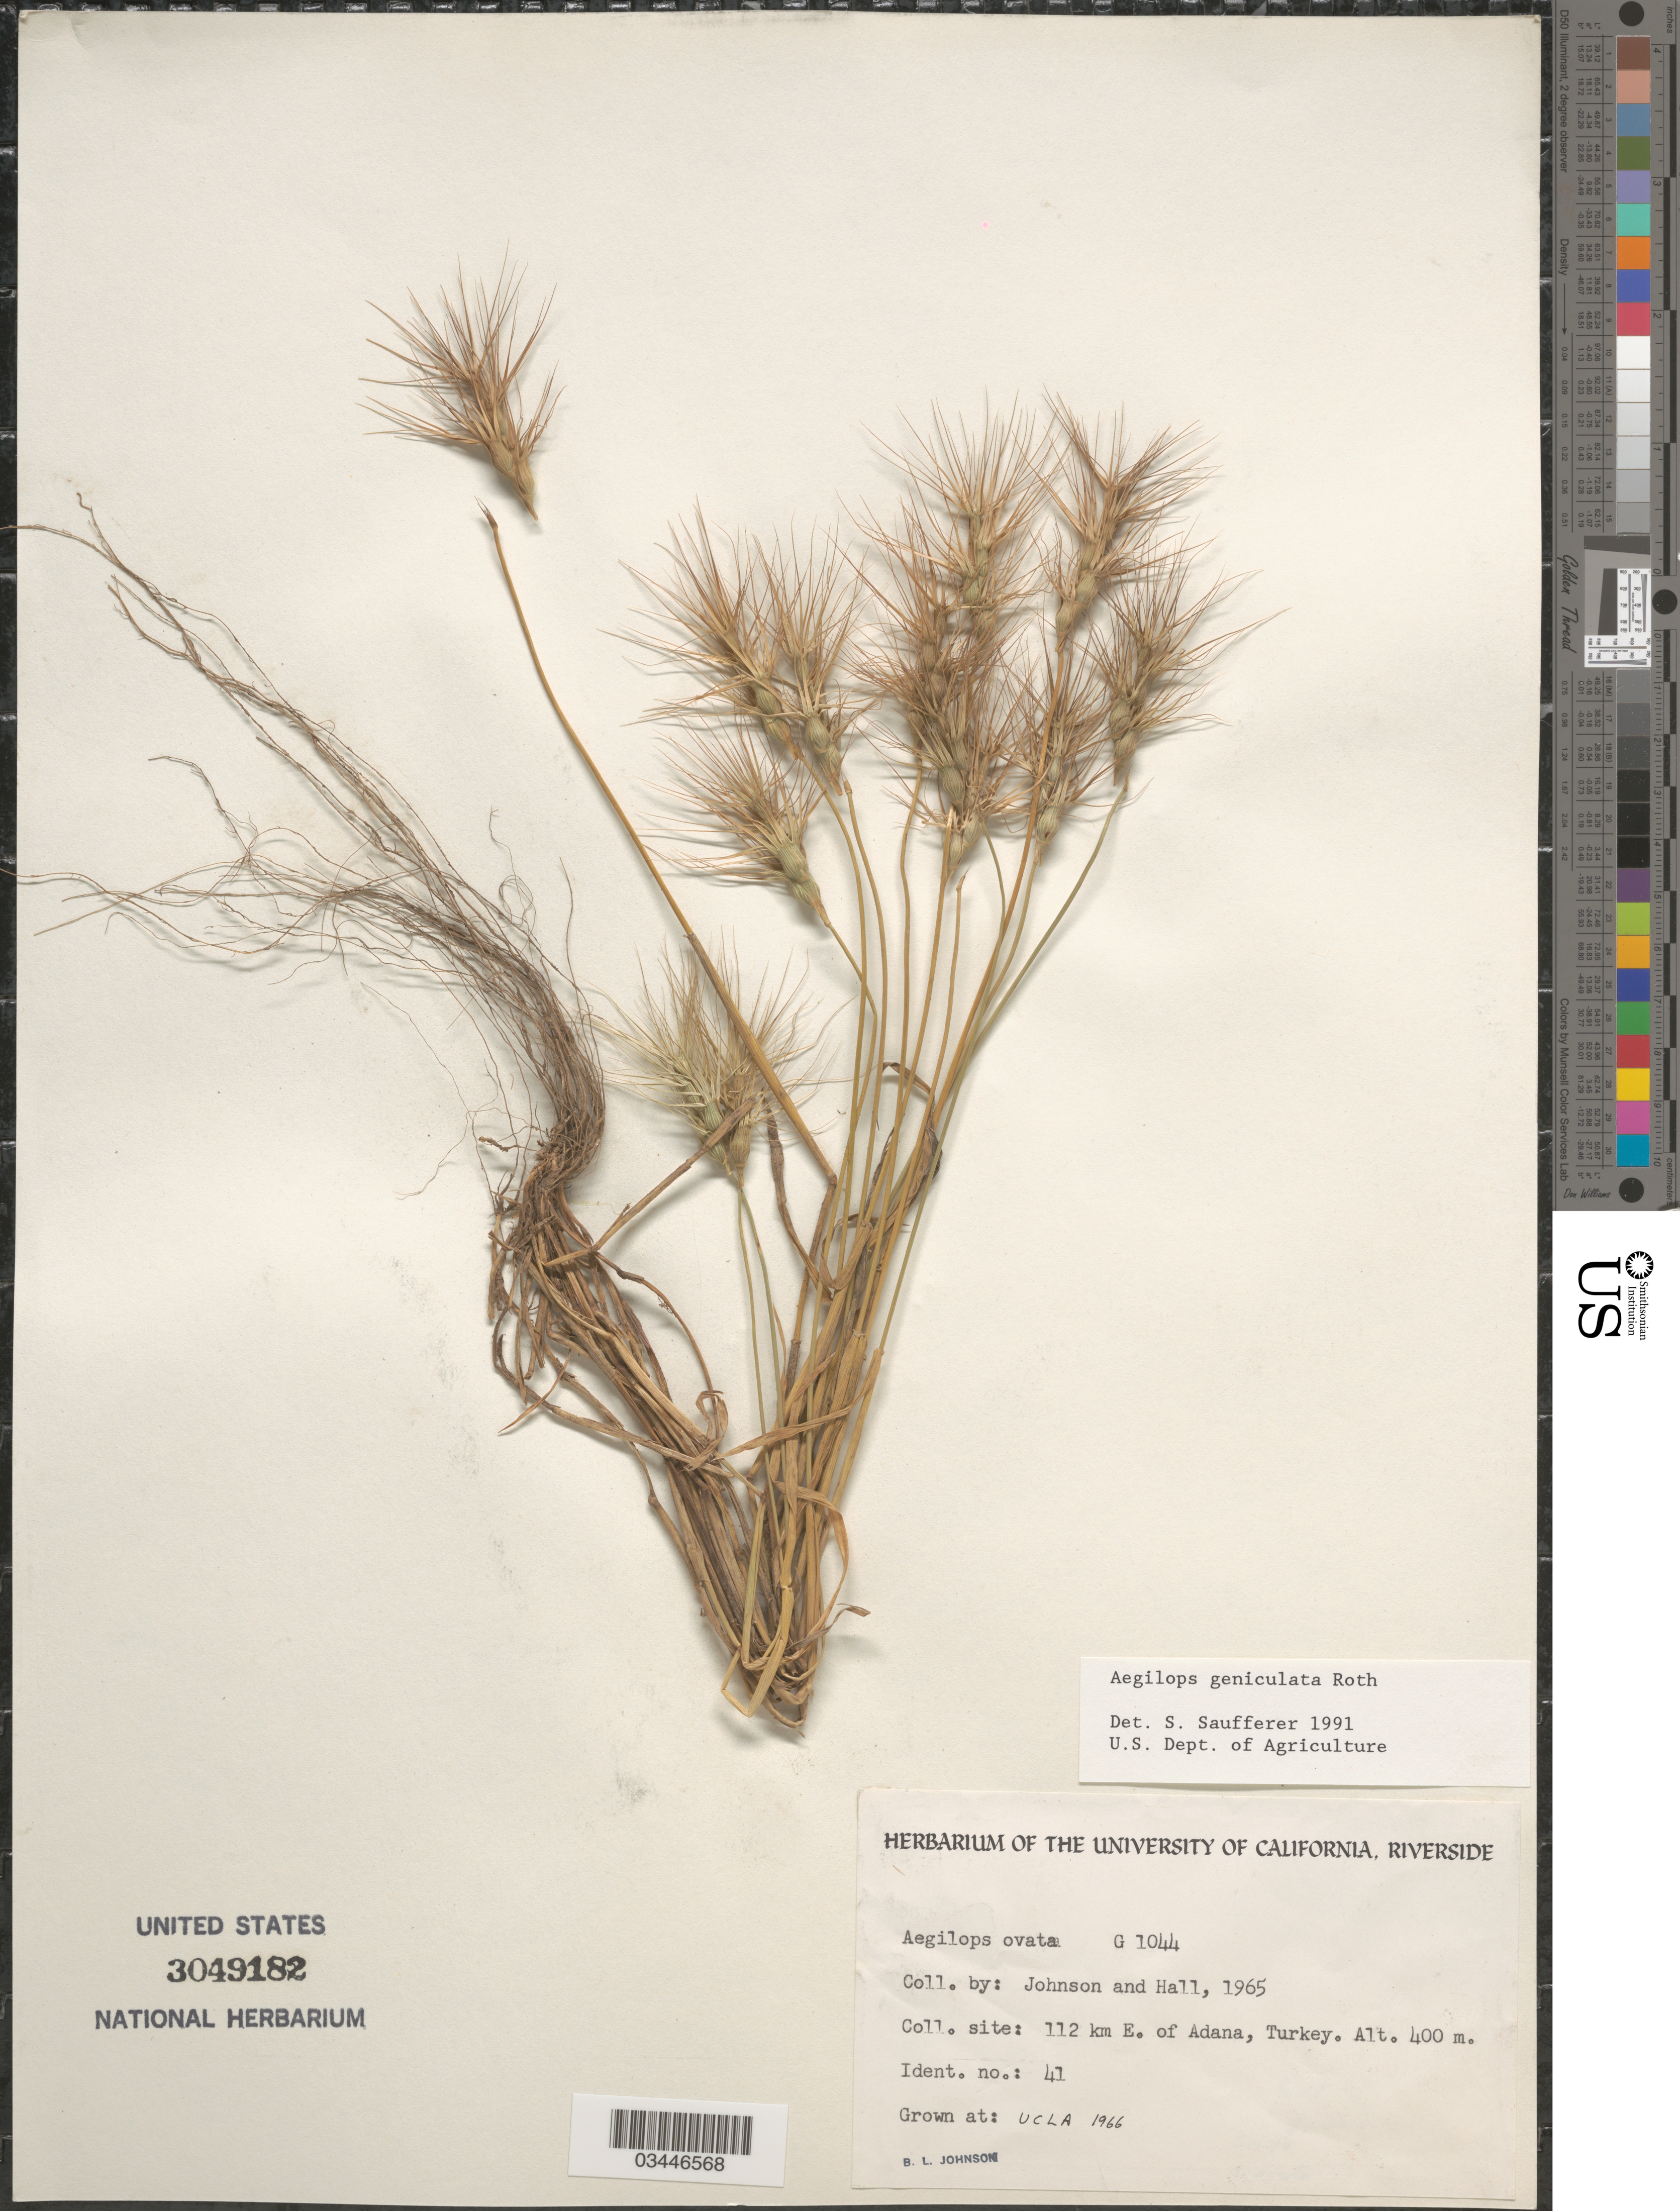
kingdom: Plantae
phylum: Tracheophyta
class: Liliopsida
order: Poales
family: Poaceae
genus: Aegilops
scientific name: Aegilops geniculata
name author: Roth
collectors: B. Johnson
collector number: G1044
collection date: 1966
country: United States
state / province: California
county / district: Los Angeles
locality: UCLA.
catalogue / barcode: US 3049182